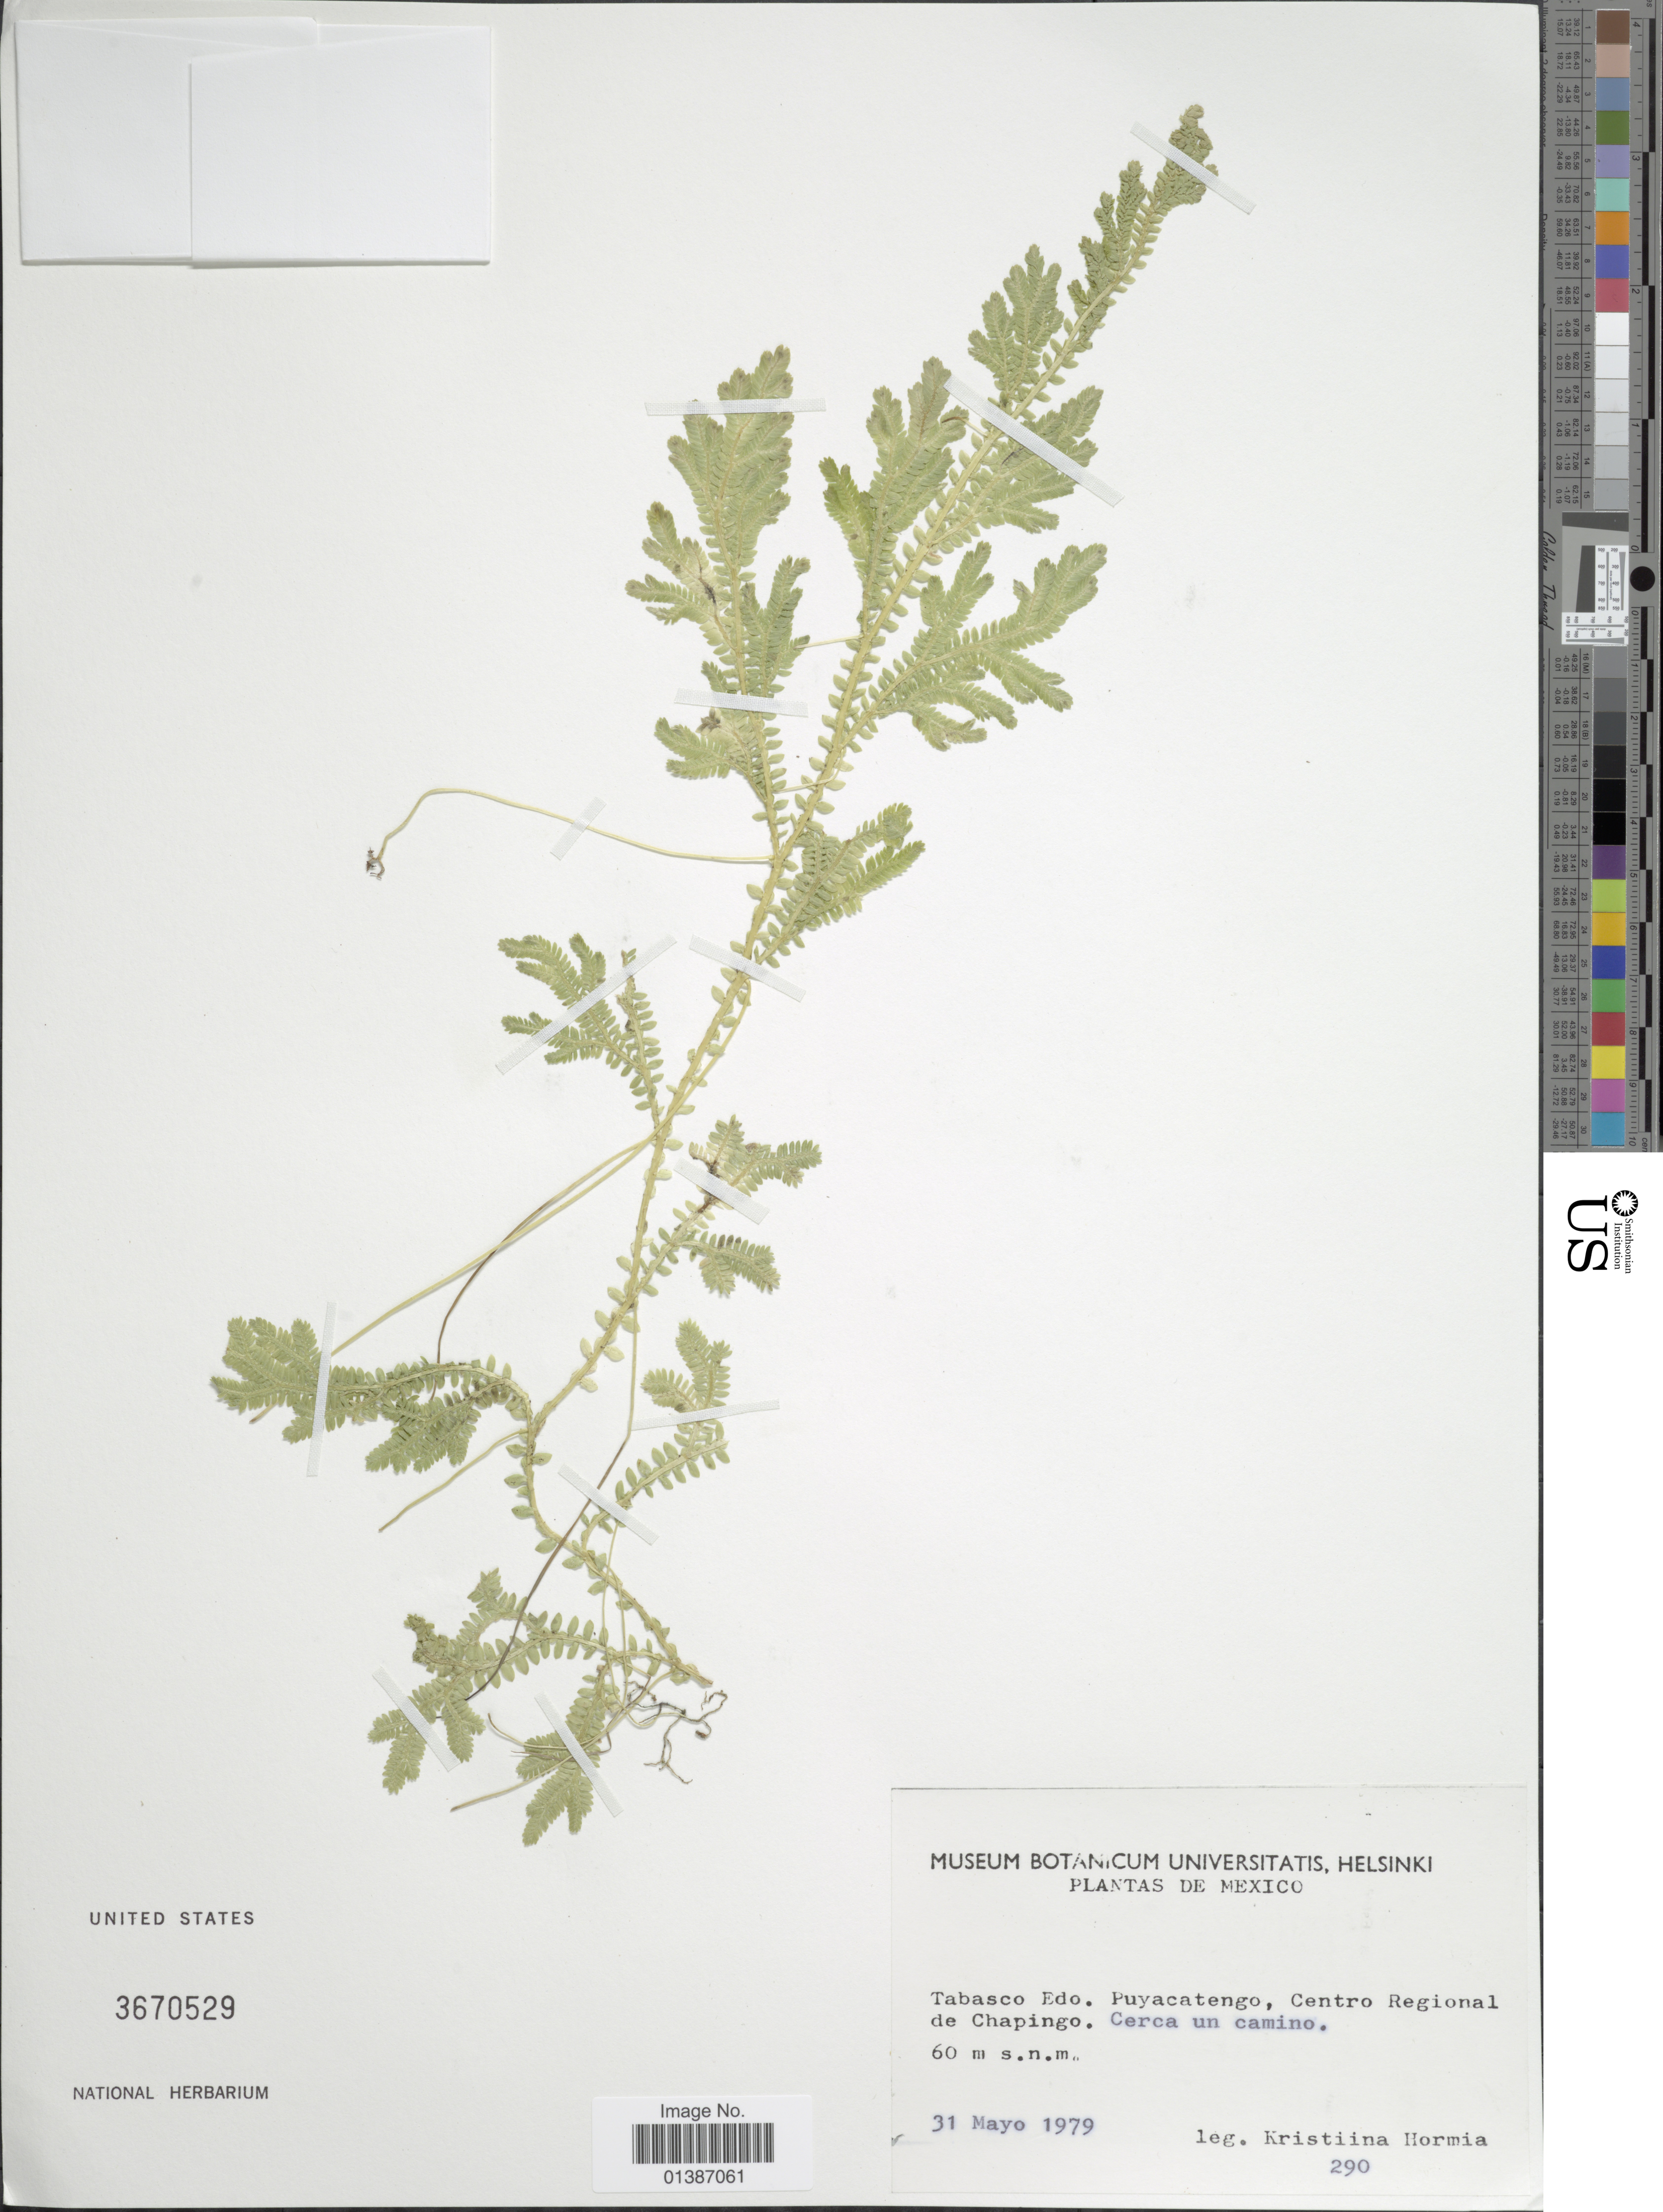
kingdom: Plantae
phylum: Tracheophyta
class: Lycopodiopsida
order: Selaginellales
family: Selaginellaceae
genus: Selaginella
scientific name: Selaginella schizobasis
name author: Baker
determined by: Valdespino, I. A., (PMA), Universidad de Panama (PANAMA)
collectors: K. Hormia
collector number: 290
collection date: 1979-05-31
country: Mexico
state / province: Tabasco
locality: Tabasco Edo. Puyacatengo, Centro Regional de Chapingo.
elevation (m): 60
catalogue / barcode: US 3670529